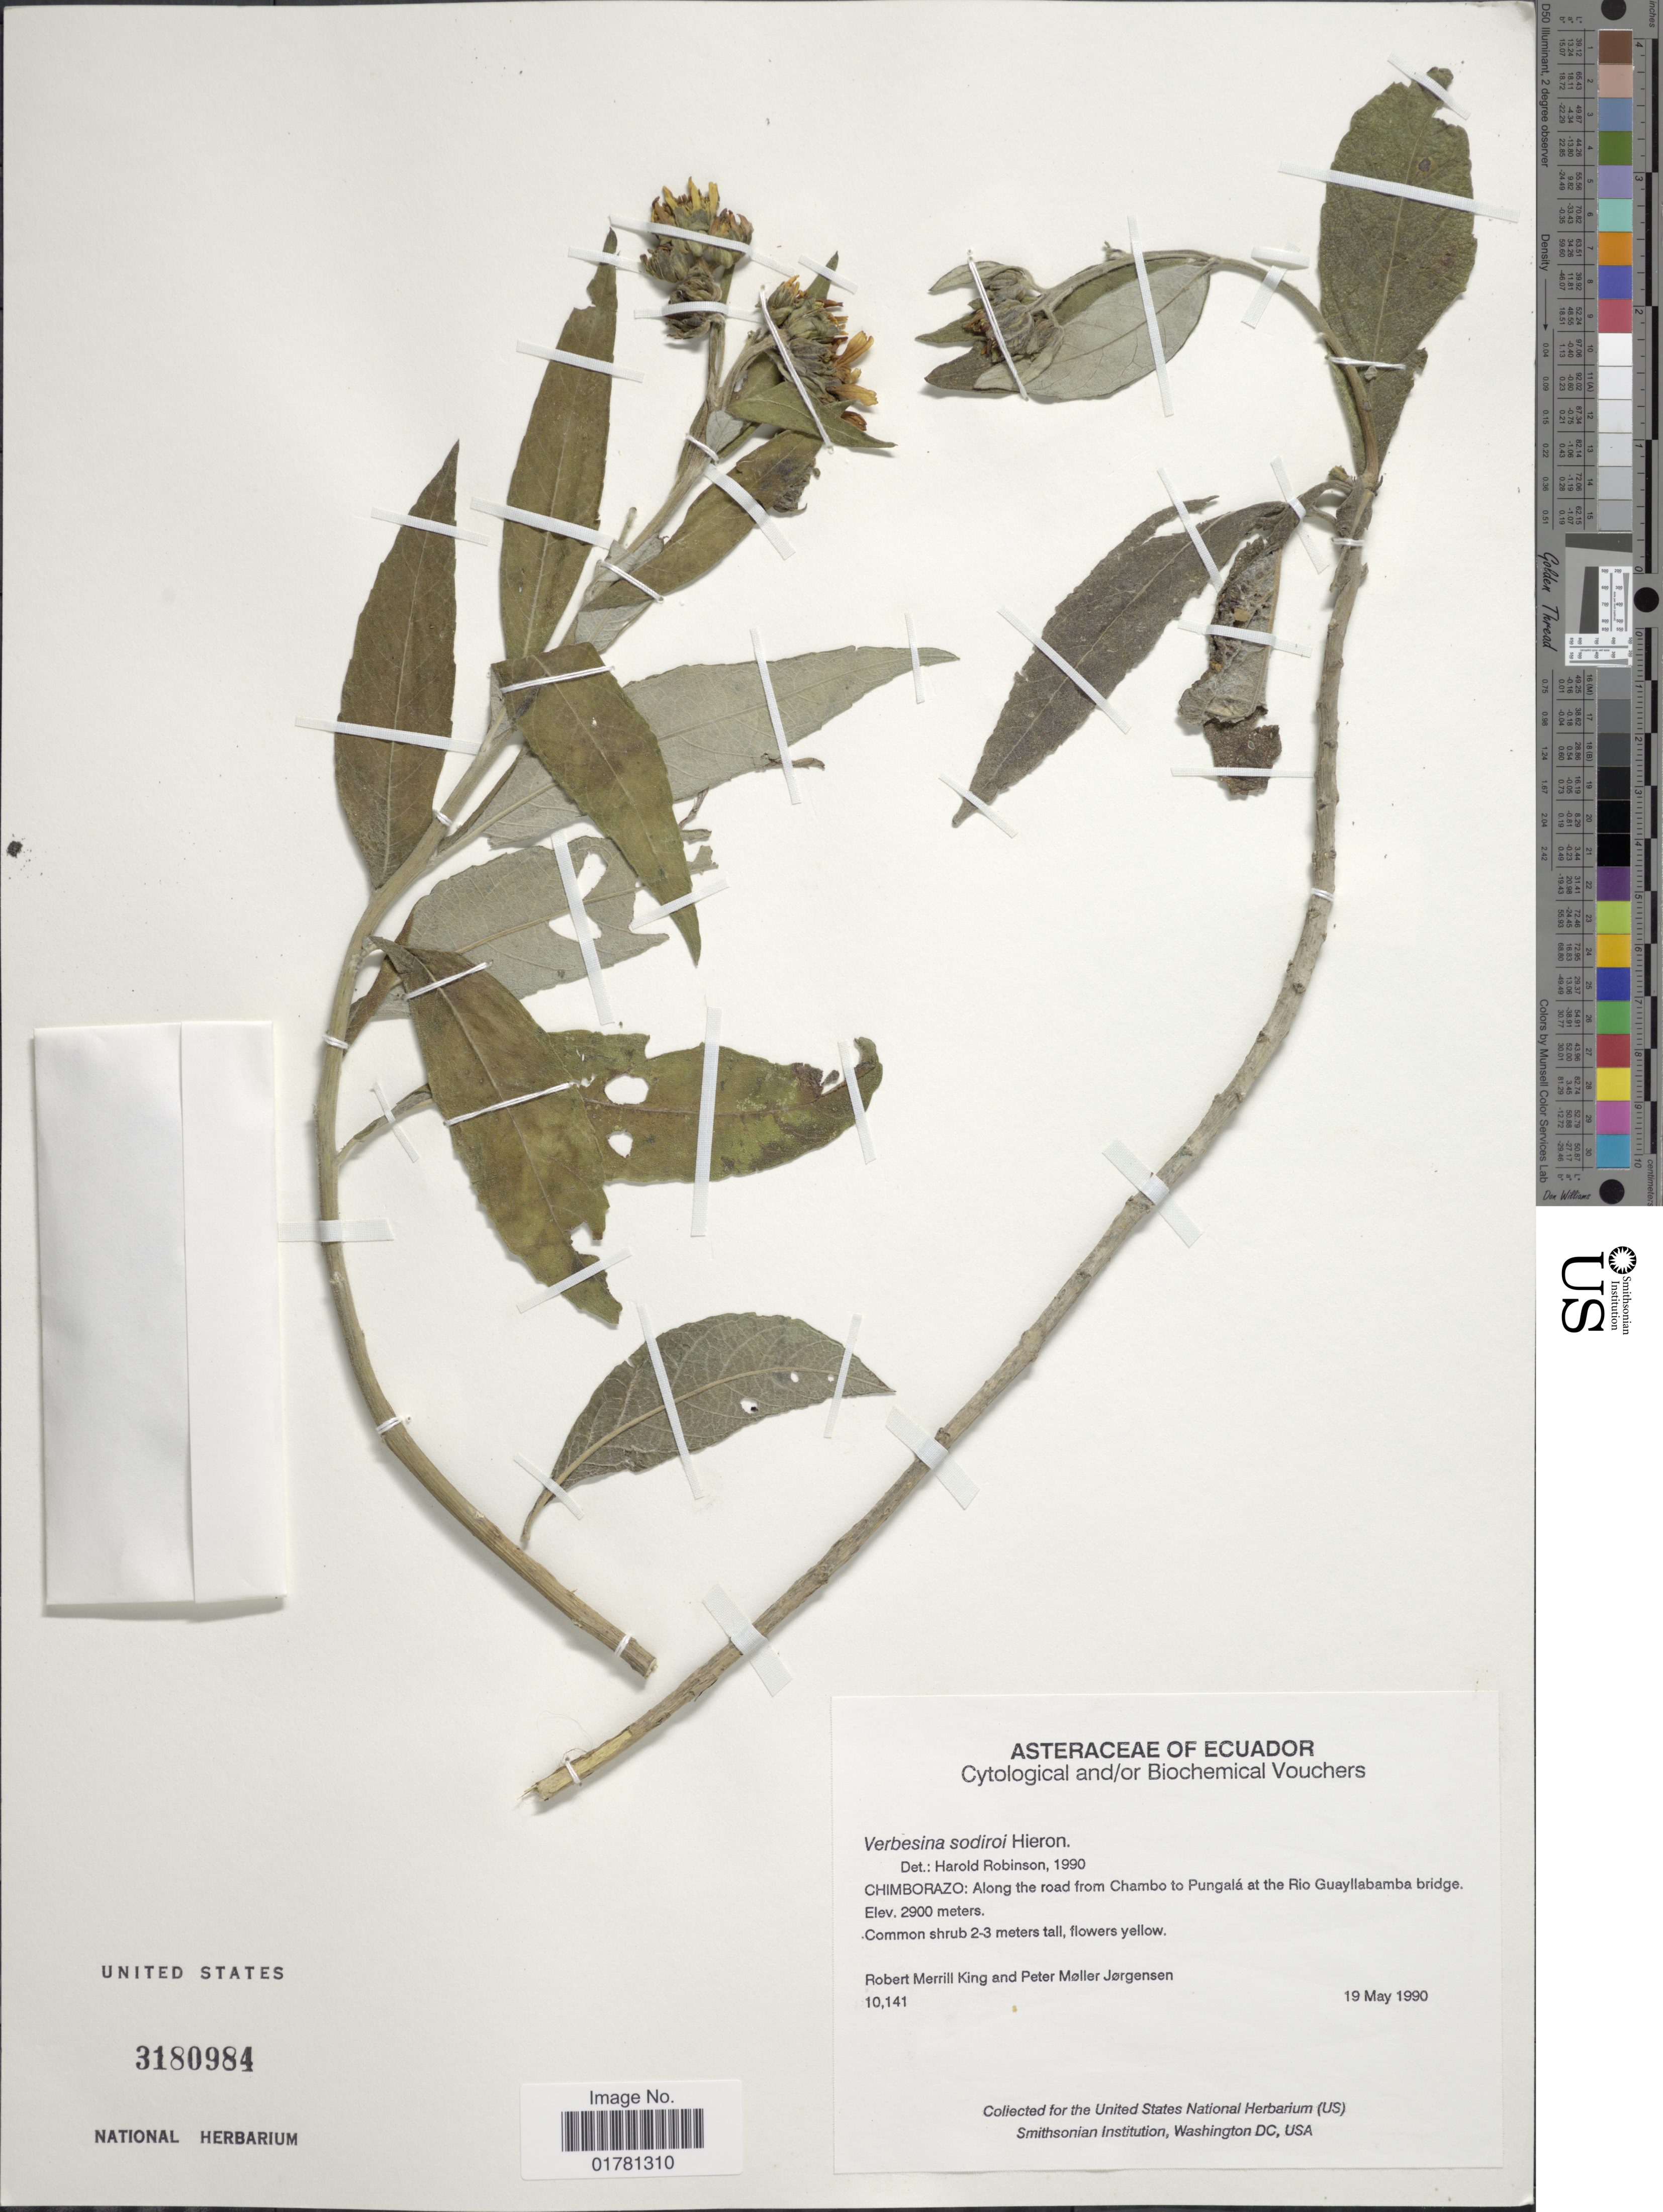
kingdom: Plantae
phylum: Tracheophyta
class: Magnoliopsida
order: Asterales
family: Asteraceae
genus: Verbesina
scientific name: Verbesina sodiroi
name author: Hieron.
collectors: R. M. King & P. M. Jørgensen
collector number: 10141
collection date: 1990-05-19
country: Ecuador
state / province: Chimborazo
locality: Along the road from Chambo to Pungalá at the Rio Guayallabamba bridge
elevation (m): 2900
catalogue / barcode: US 3180984